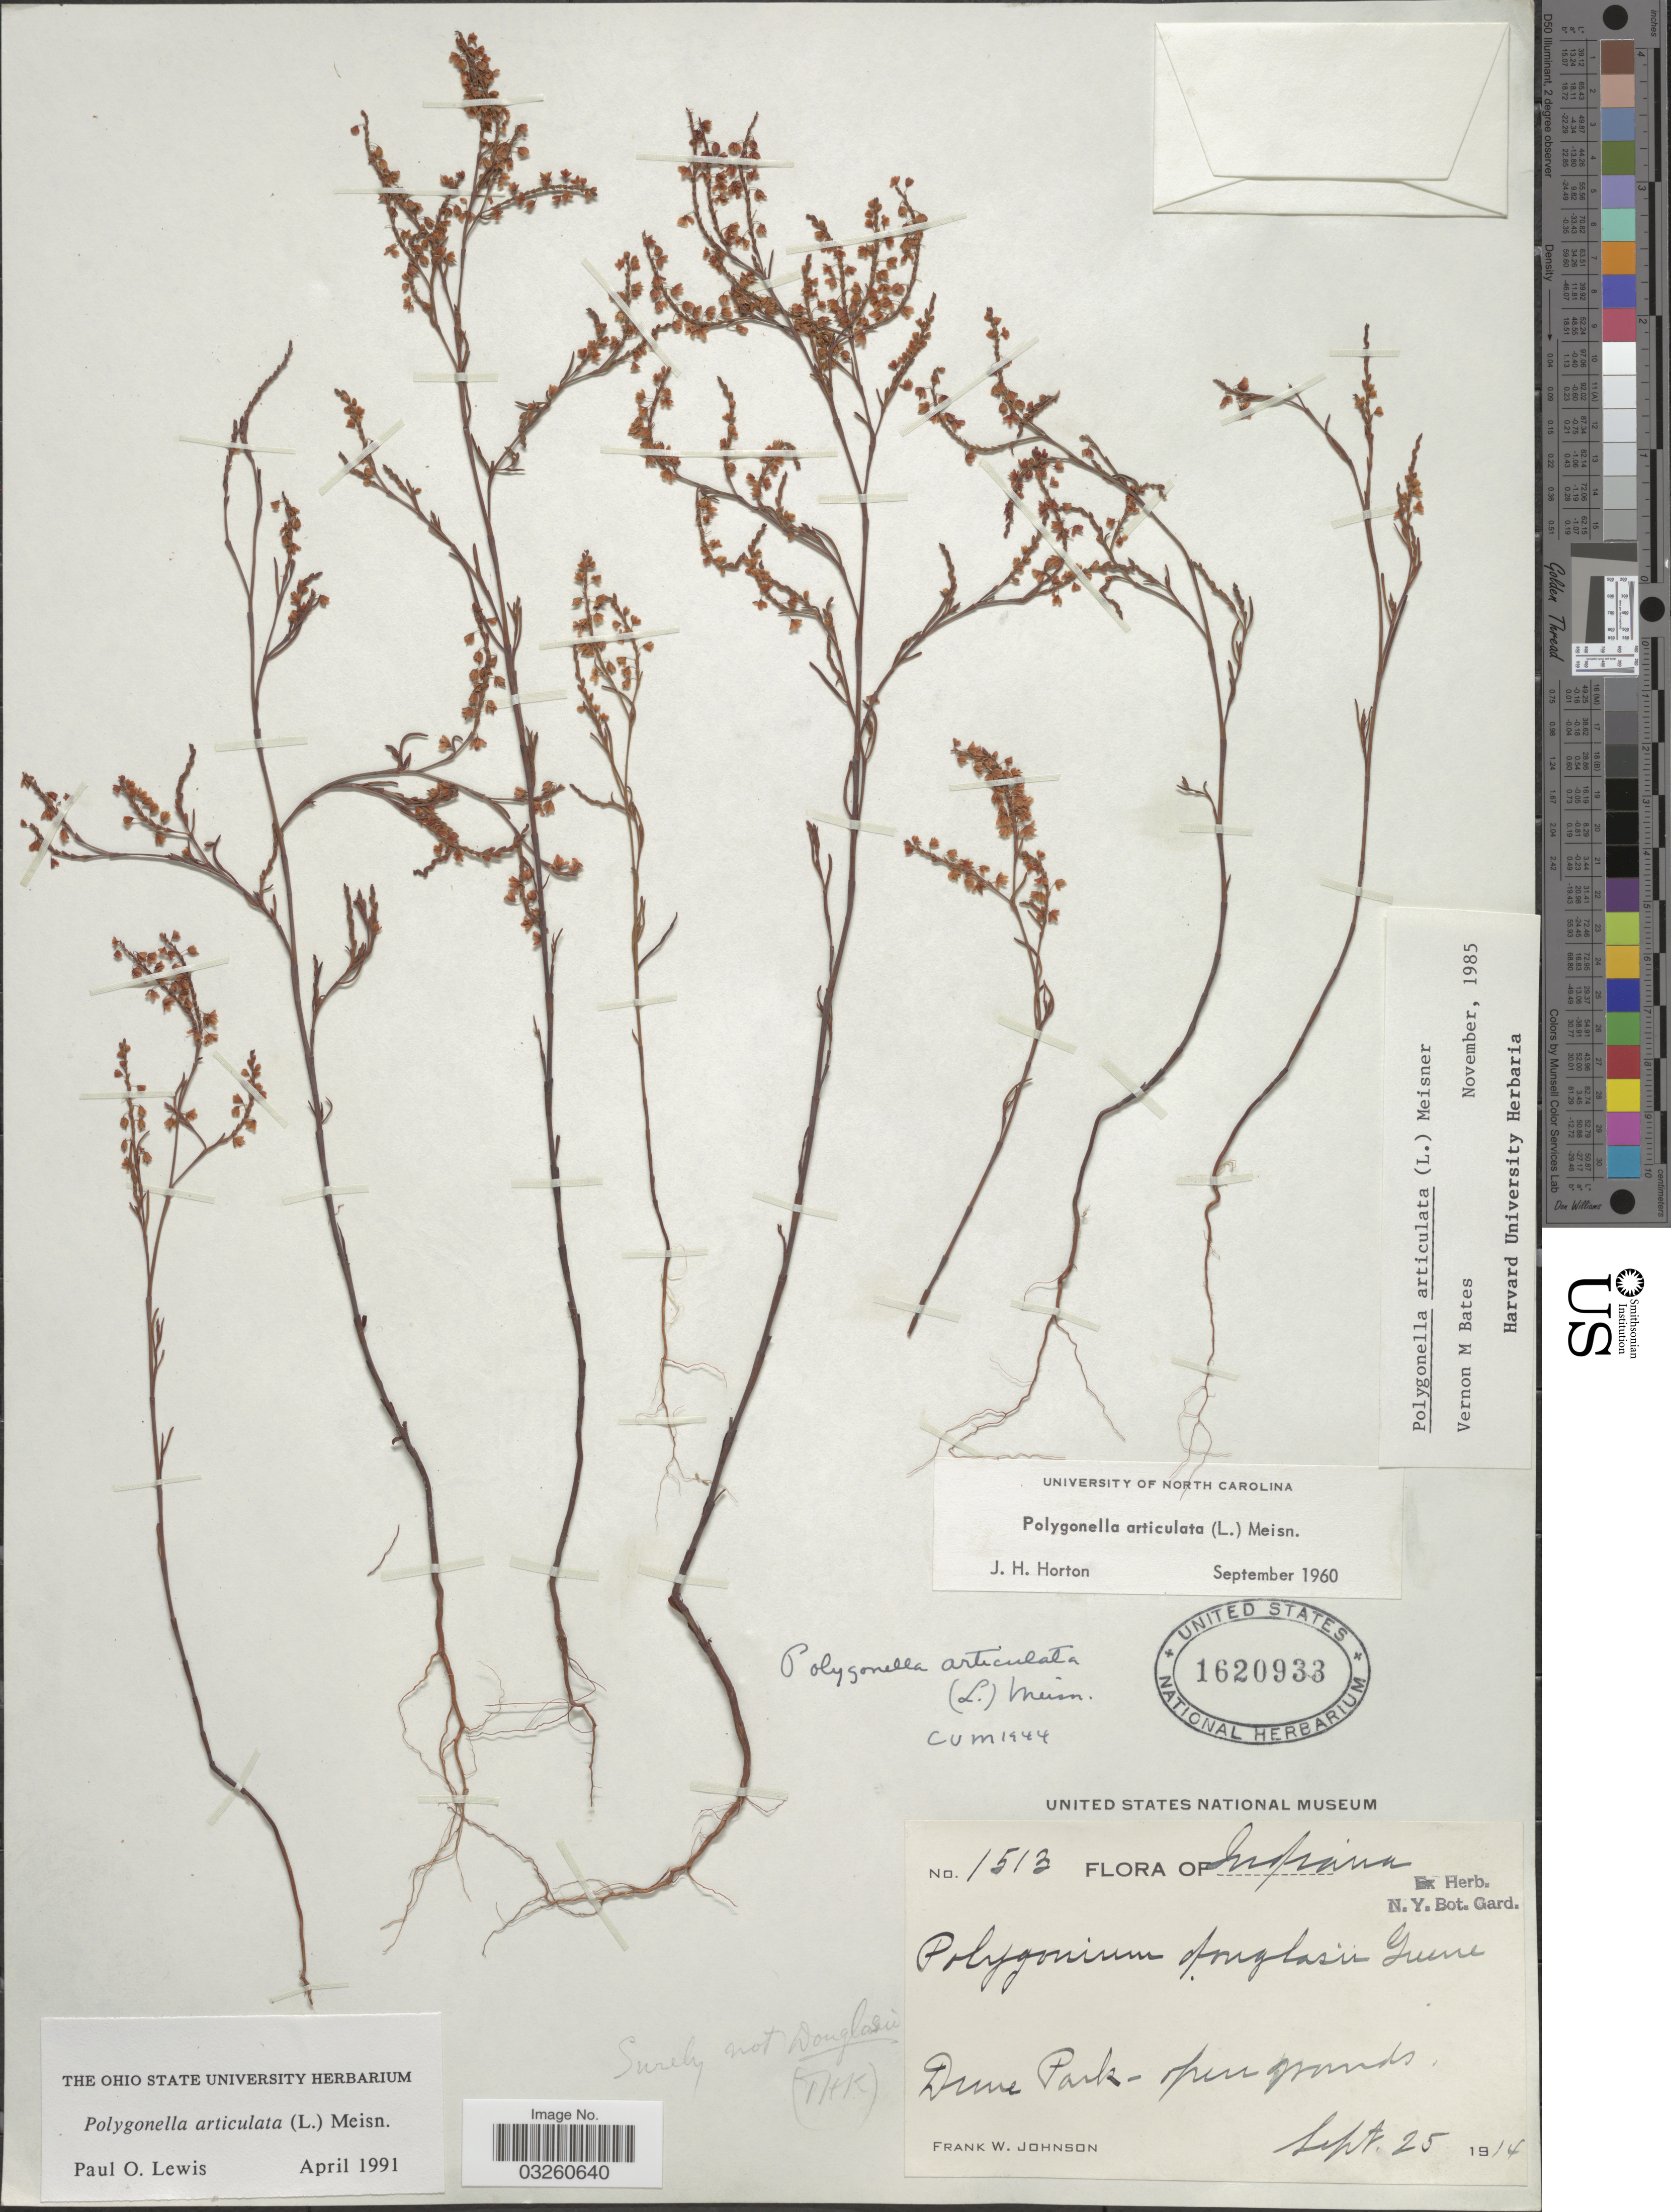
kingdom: Plantae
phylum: Tracheophyta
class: Magnoliopsida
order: Caryophyllales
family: Polygonaceae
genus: Polygonella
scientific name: Polygonella articulata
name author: (L.) Meisn.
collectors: F. W. Johnson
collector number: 1513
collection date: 1914-09-25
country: United States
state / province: Indiana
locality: Dune Park.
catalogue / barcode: US 1620933